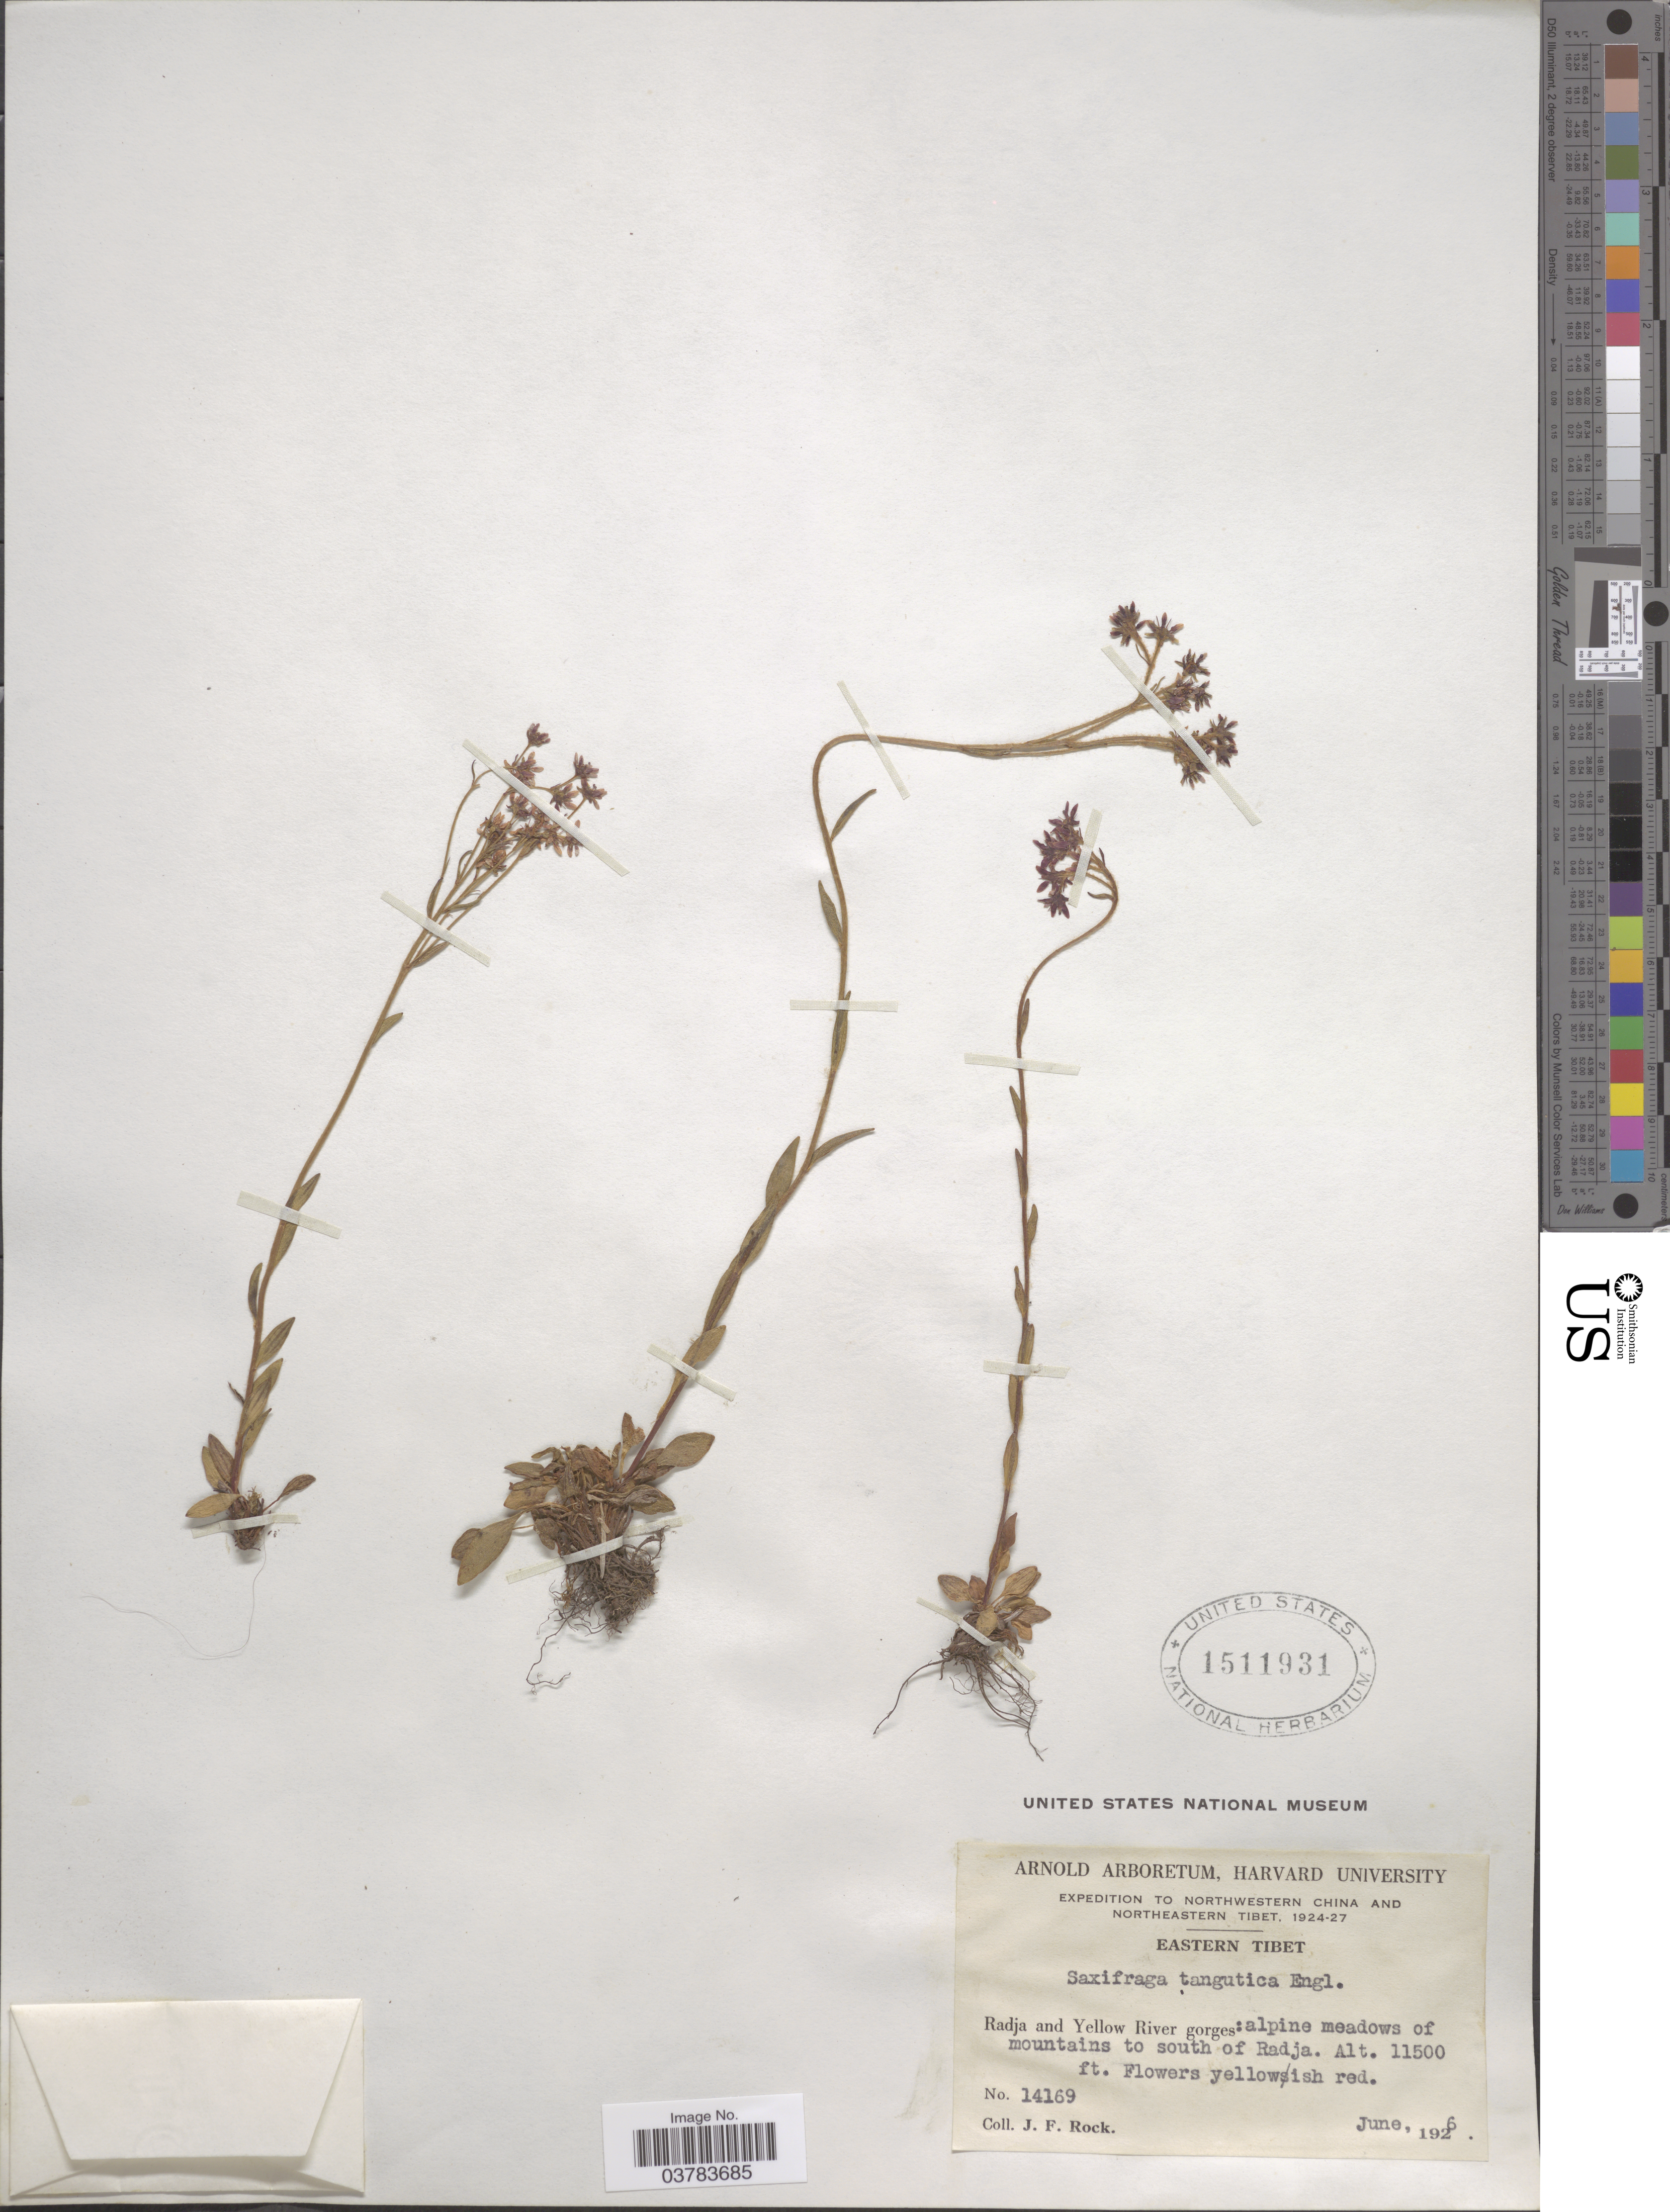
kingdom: Plantae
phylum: Tracheophyta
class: Magnoliopsida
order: Saxifragales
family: Saxifragaceae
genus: Saxifraga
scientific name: Saxifraga tangutica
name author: Engl.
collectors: J. Rock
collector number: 14169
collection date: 1926-06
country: China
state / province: Xizang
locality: Expedition to Northwestern China and Northeastern Tibet, 1924-27. Eastern Tibet. Radja and Yellow River gorges: alpine meadows of mountains to south of Radja.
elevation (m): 3505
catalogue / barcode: US 1511931